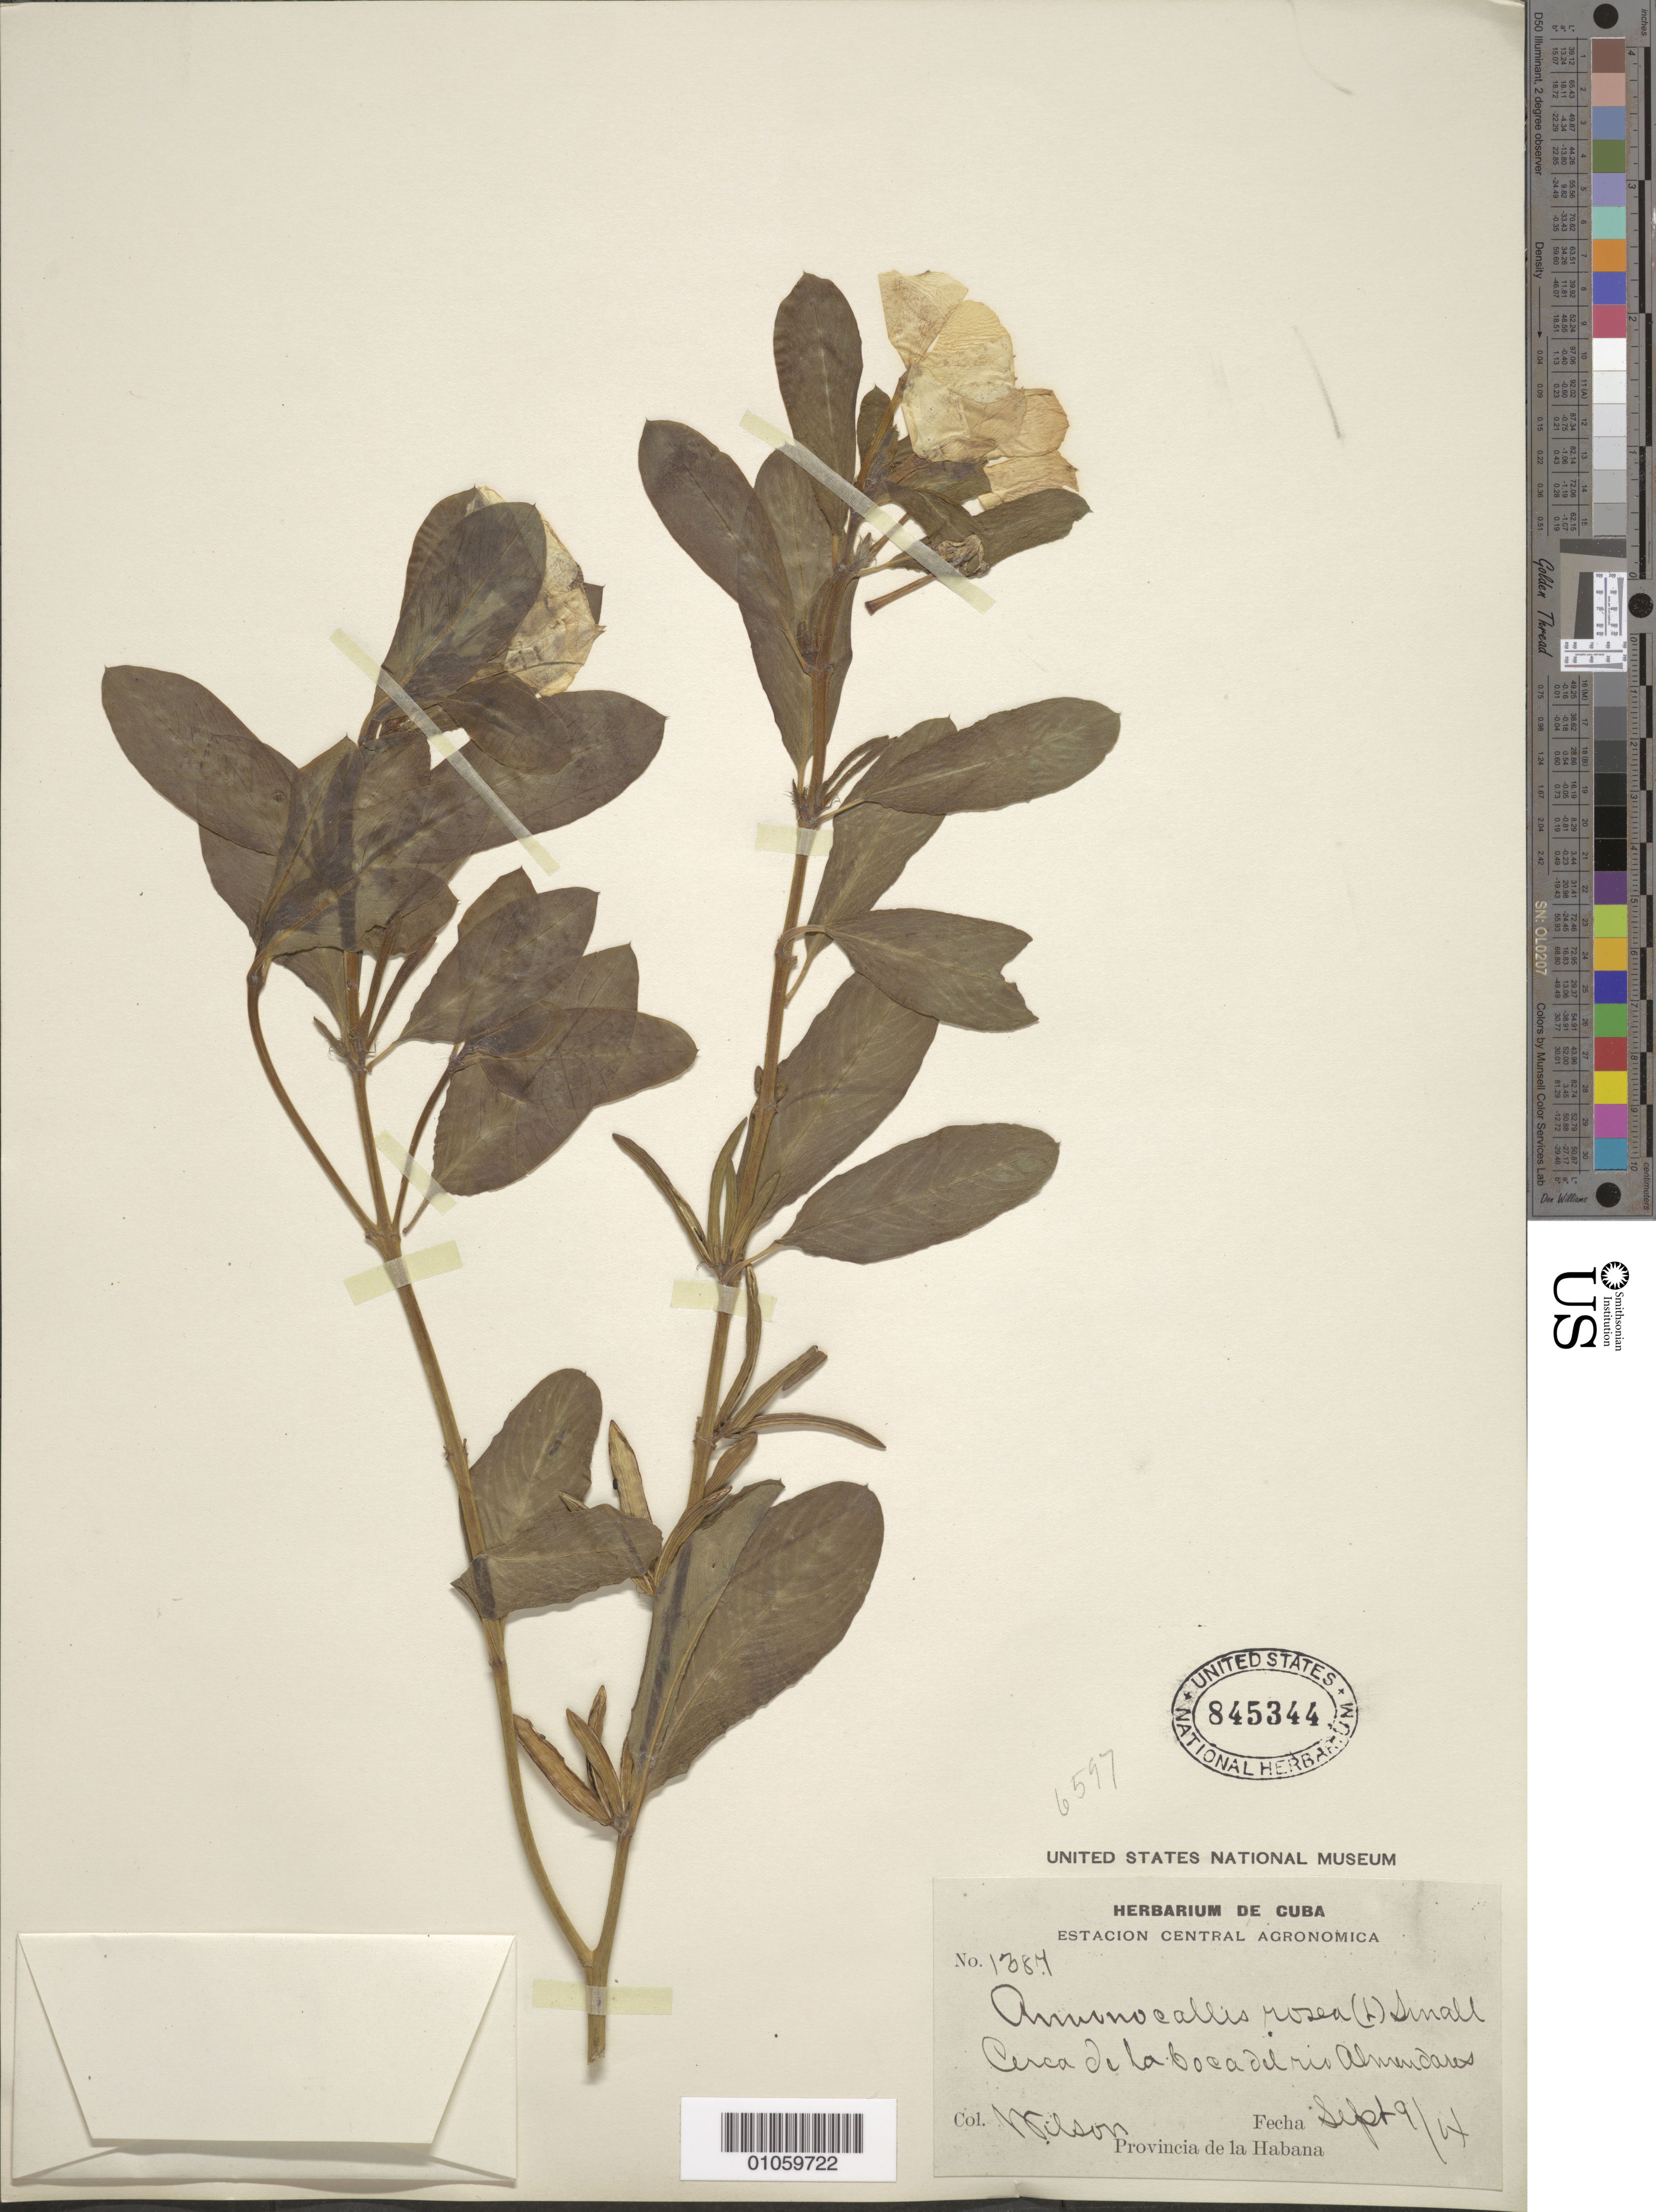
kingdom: Plantae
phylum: Tracheophyta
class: Magnoliopsida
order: Gentianales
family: Apocynaceae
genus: Lochnera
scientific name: Lochnera rosea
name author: (L.) Rchb. ex Endl.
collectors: -- Wilson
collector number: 1384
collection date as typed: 09 Sep 1914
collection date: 1914-09-09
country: Cuba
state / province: La Habana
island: Cuba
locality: Cerca de la boca del rio Almendares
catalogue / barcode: US 845344